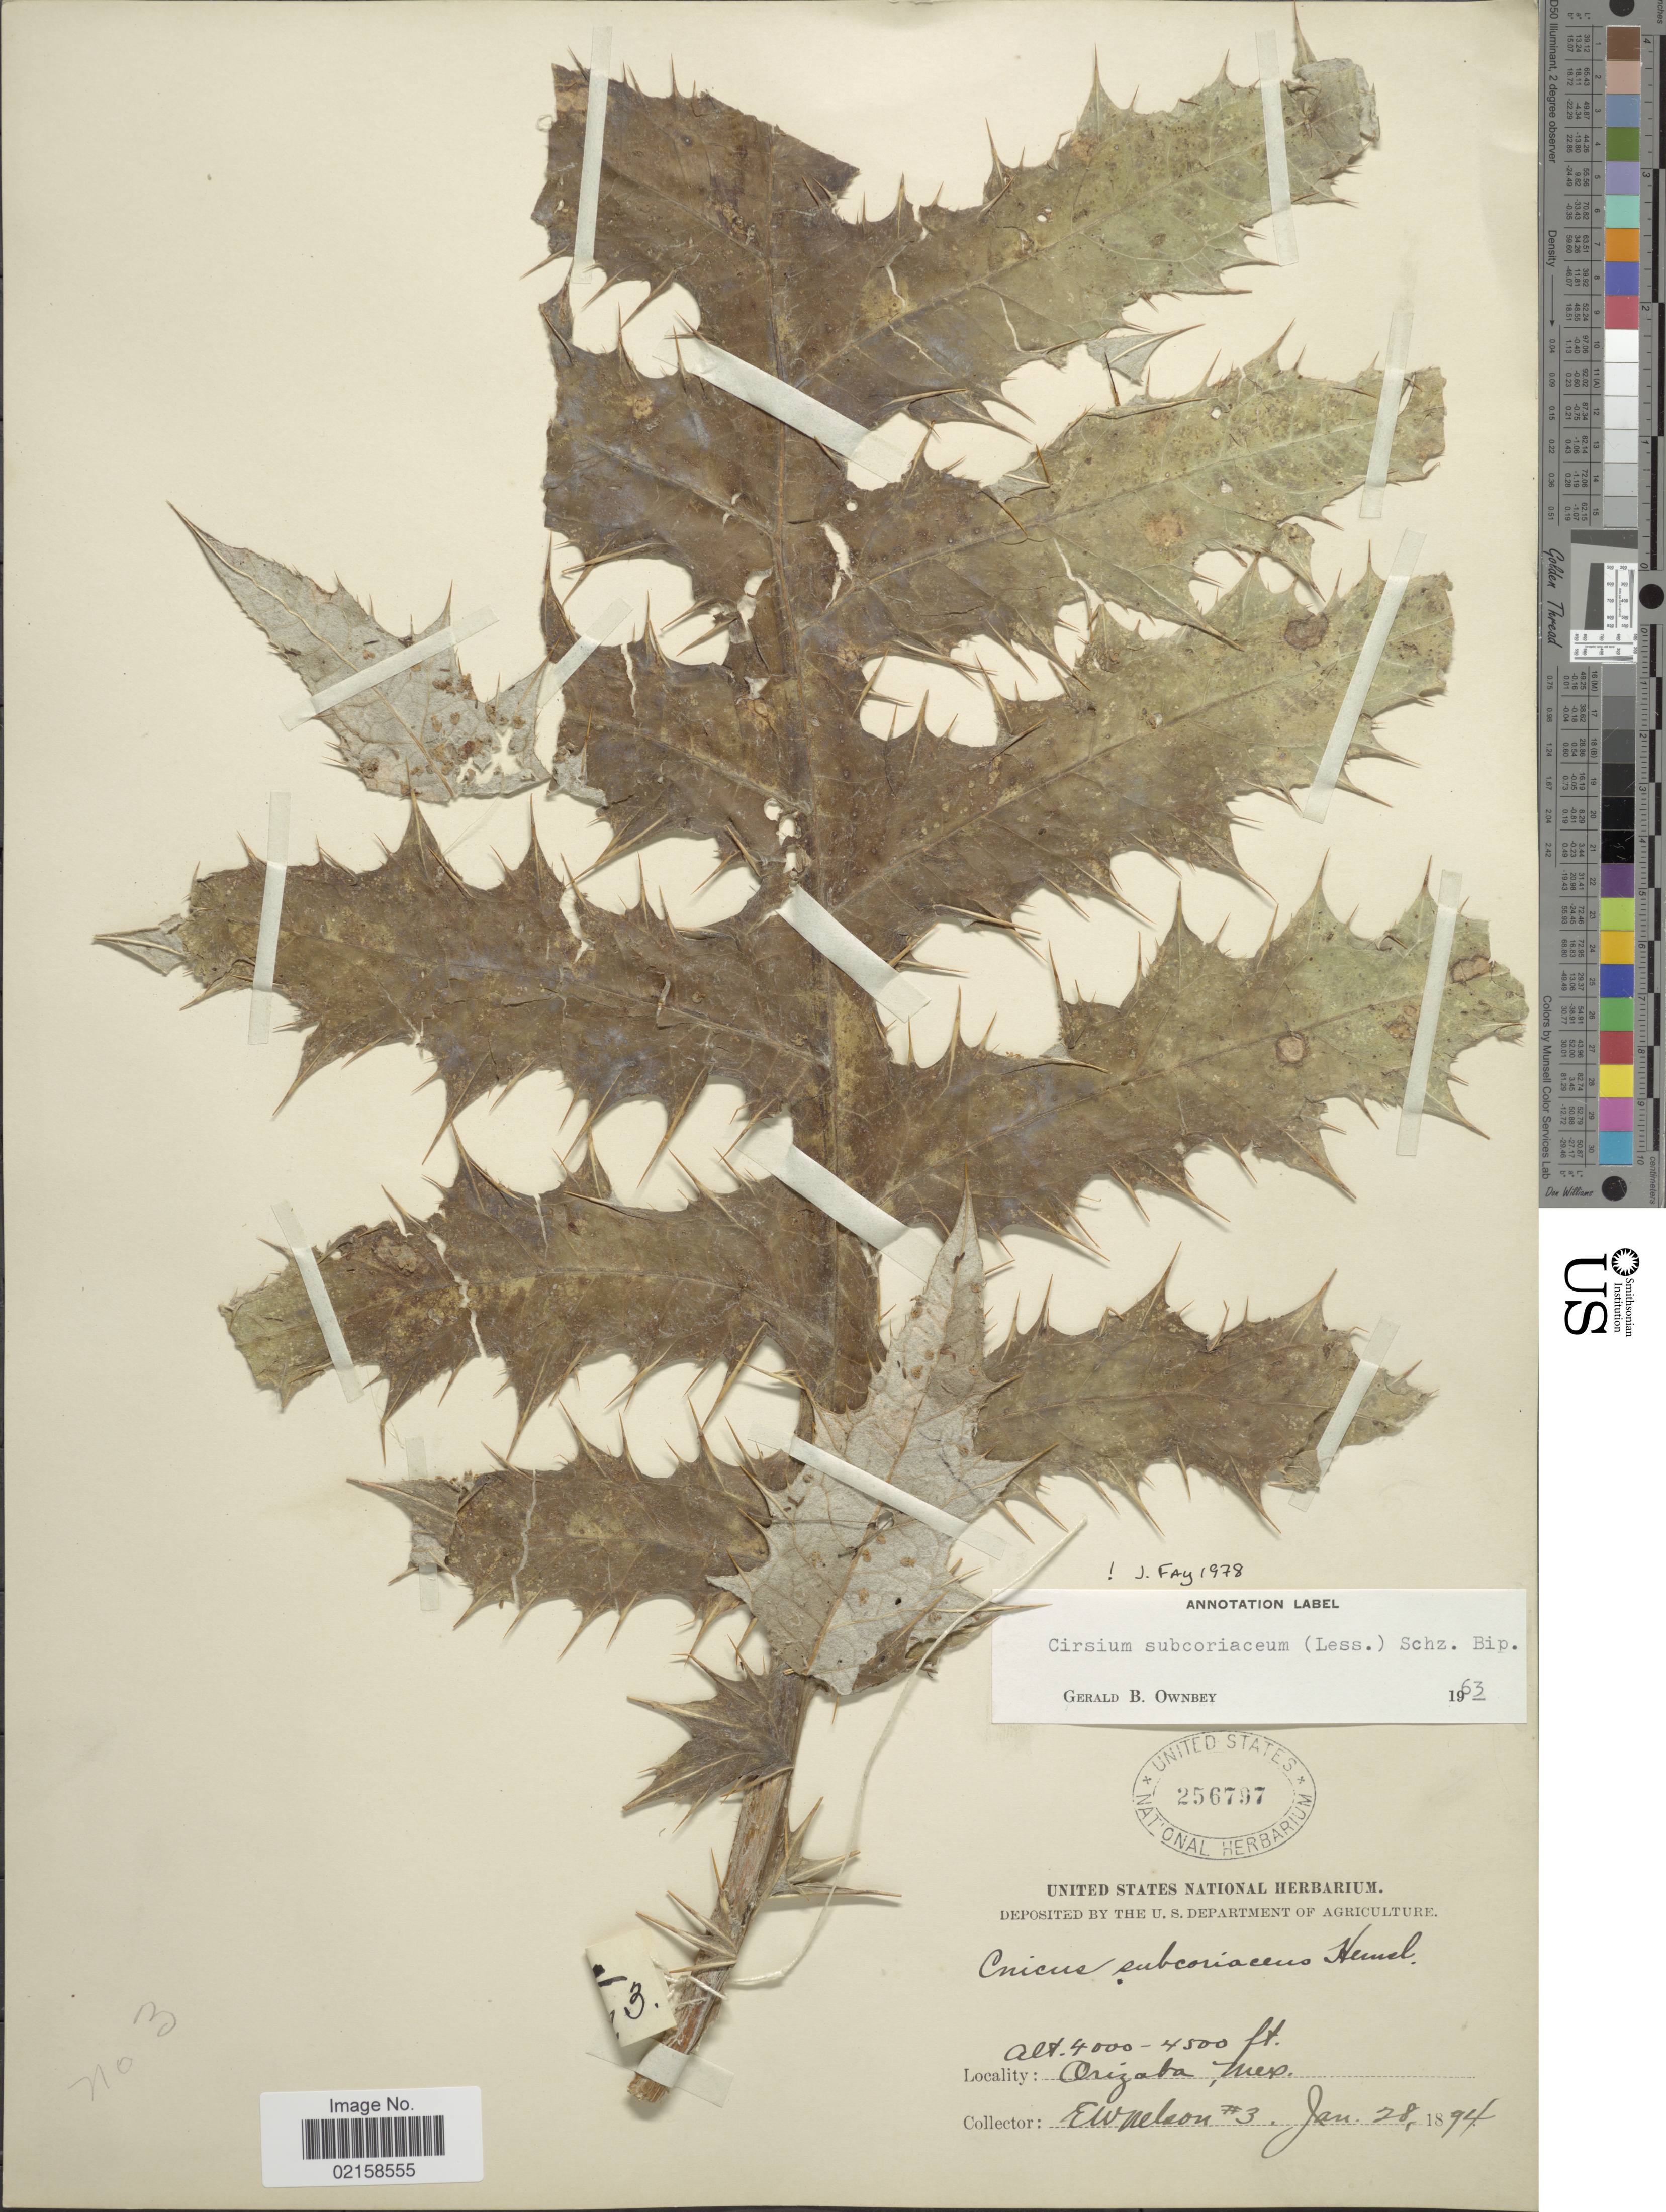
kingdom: Plantae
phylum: Tracheophyta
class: Magnoliopsida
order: Asterales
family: Asteraceae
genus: Cirsium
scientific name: Cirsium subcoriaceum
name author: (Less.) Sch. Bip.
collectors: E. W. Nelson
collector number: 3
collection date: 1894-01-28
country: Mexico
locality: Orizaba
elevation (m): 1219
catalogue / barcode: US 256797